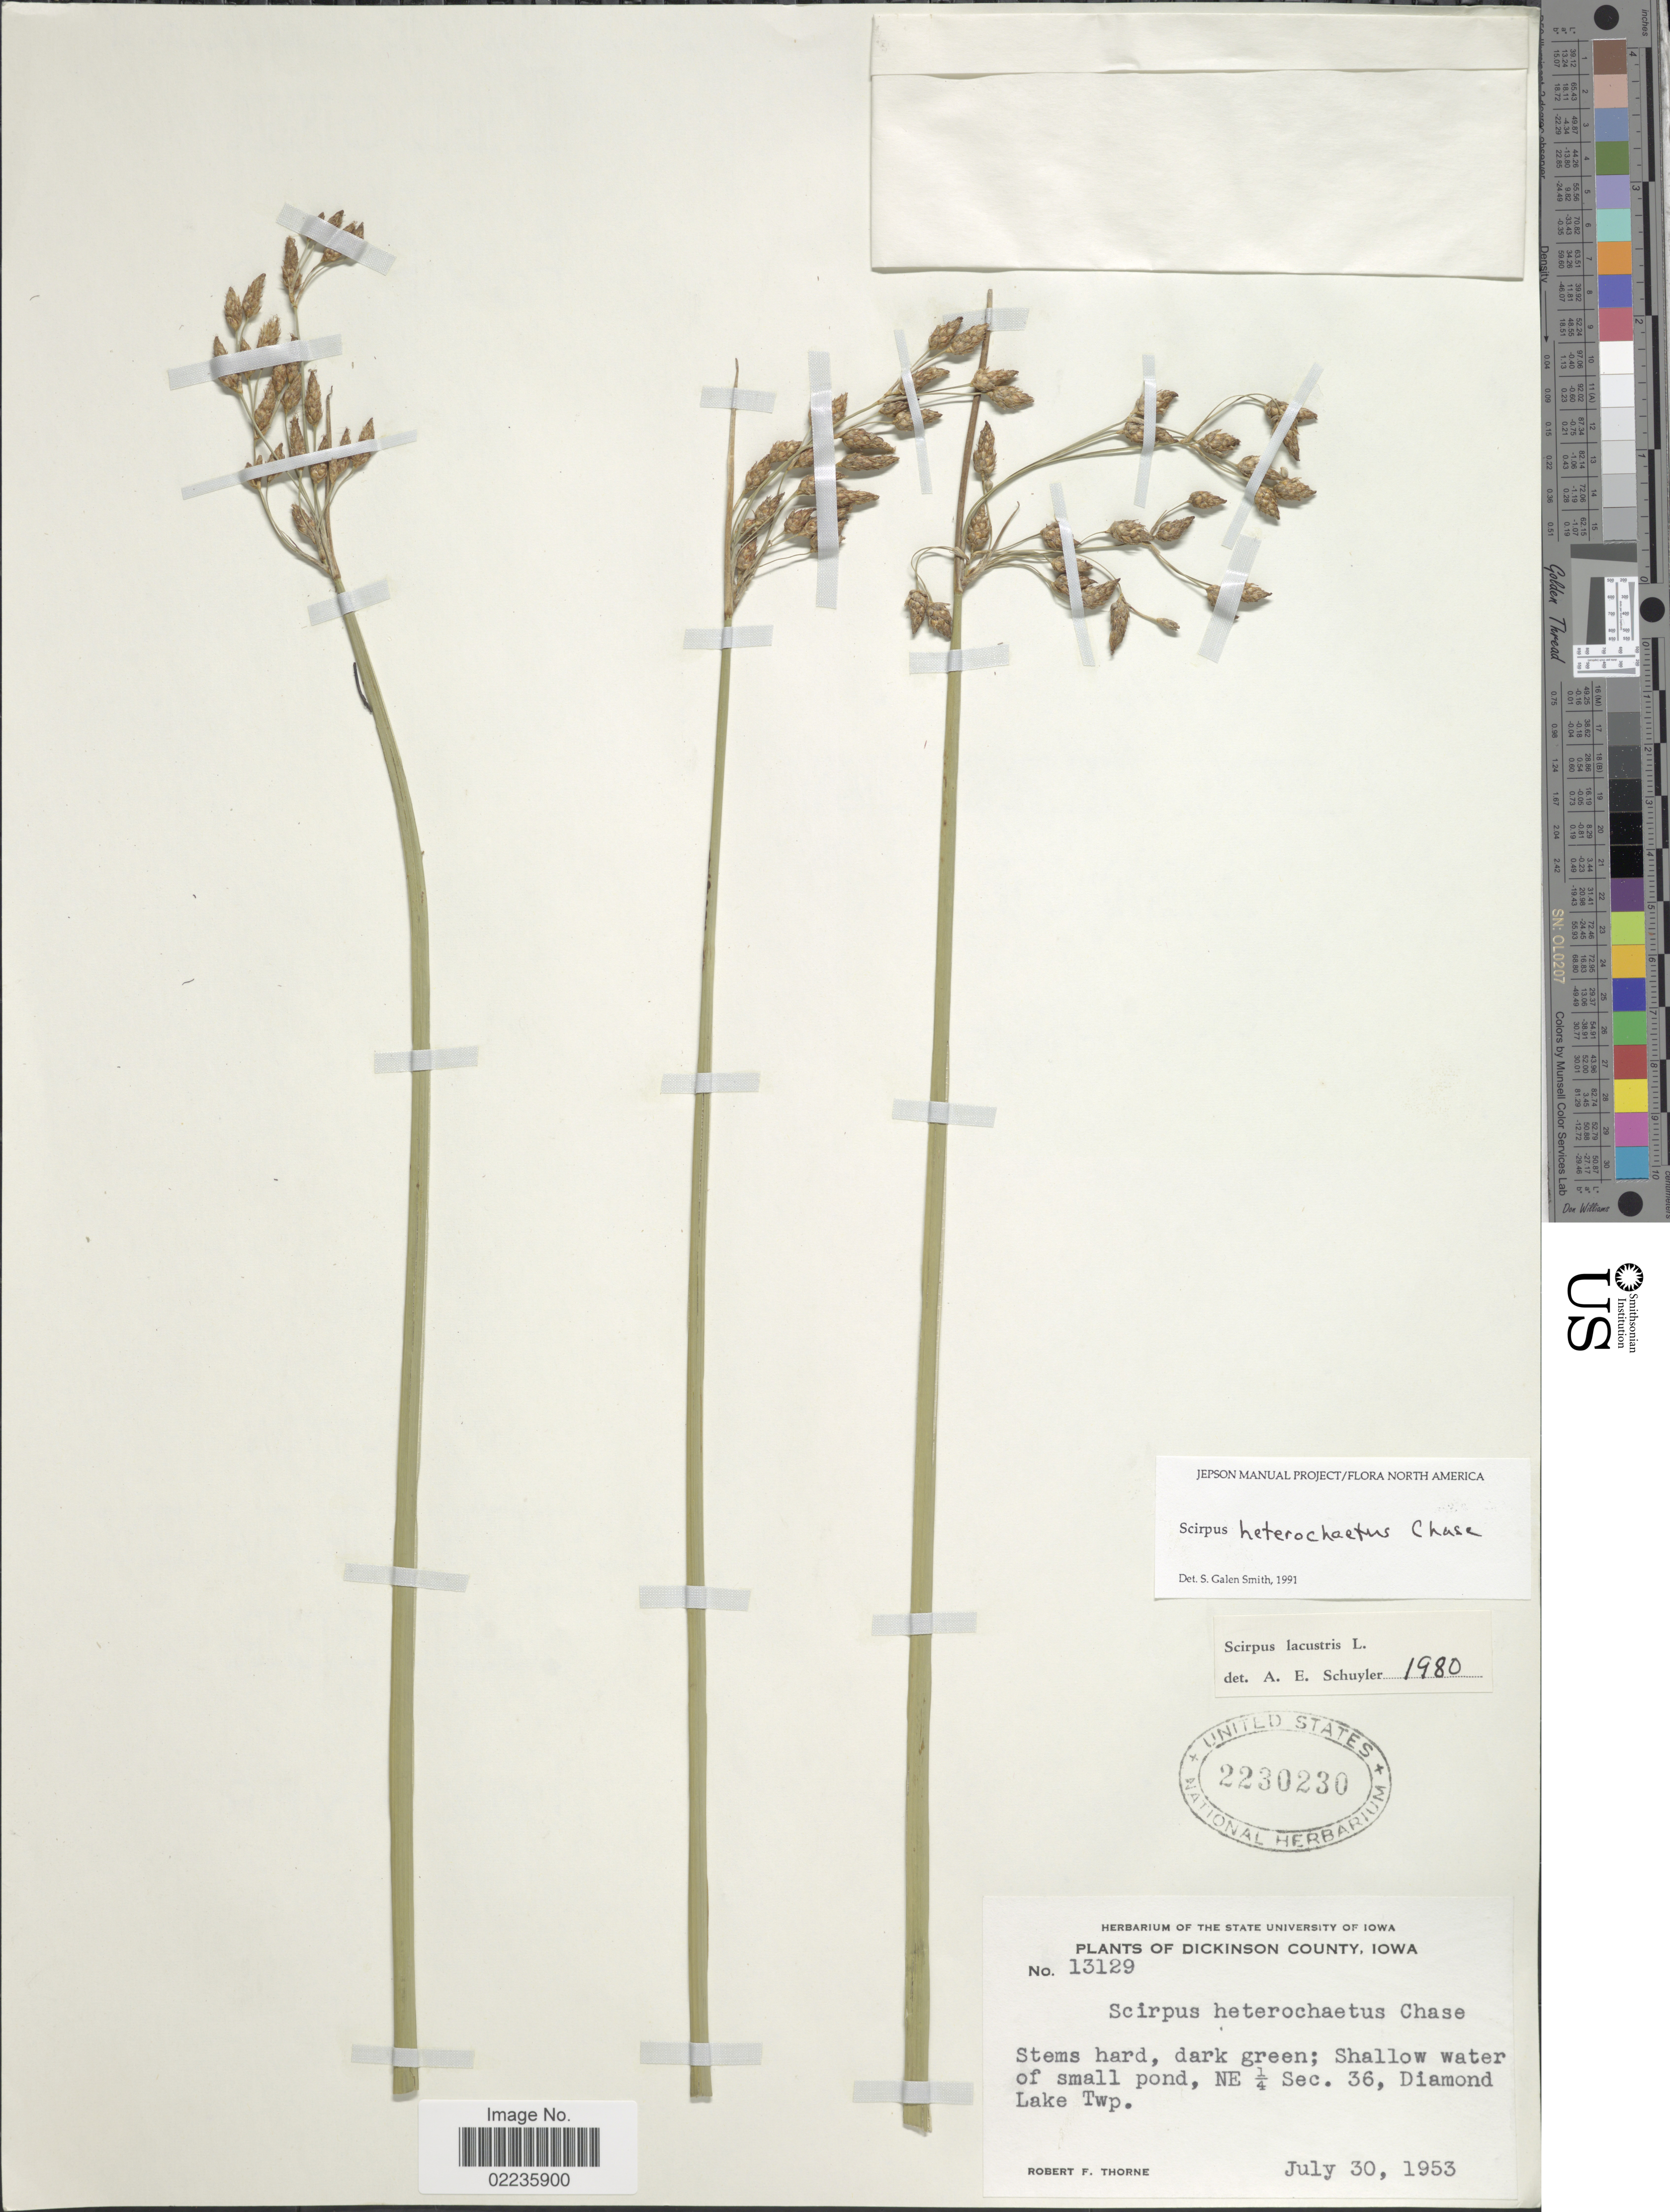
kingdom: Plantae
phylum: Tracheophyta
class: Liliopsida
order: Poales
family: Cyperaceae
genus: Schoenoplectus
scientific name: Schoenoplectus heterochaetus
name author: (Chase) Soják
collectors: R. F. Thorne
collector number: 13129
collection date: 1953-07-30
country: United States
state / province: Iowa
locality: Dickinson County. Shallow water of small pond, NE 1/4 Sec. 36, Diamond Lake Twp.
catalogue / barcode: US 2230230